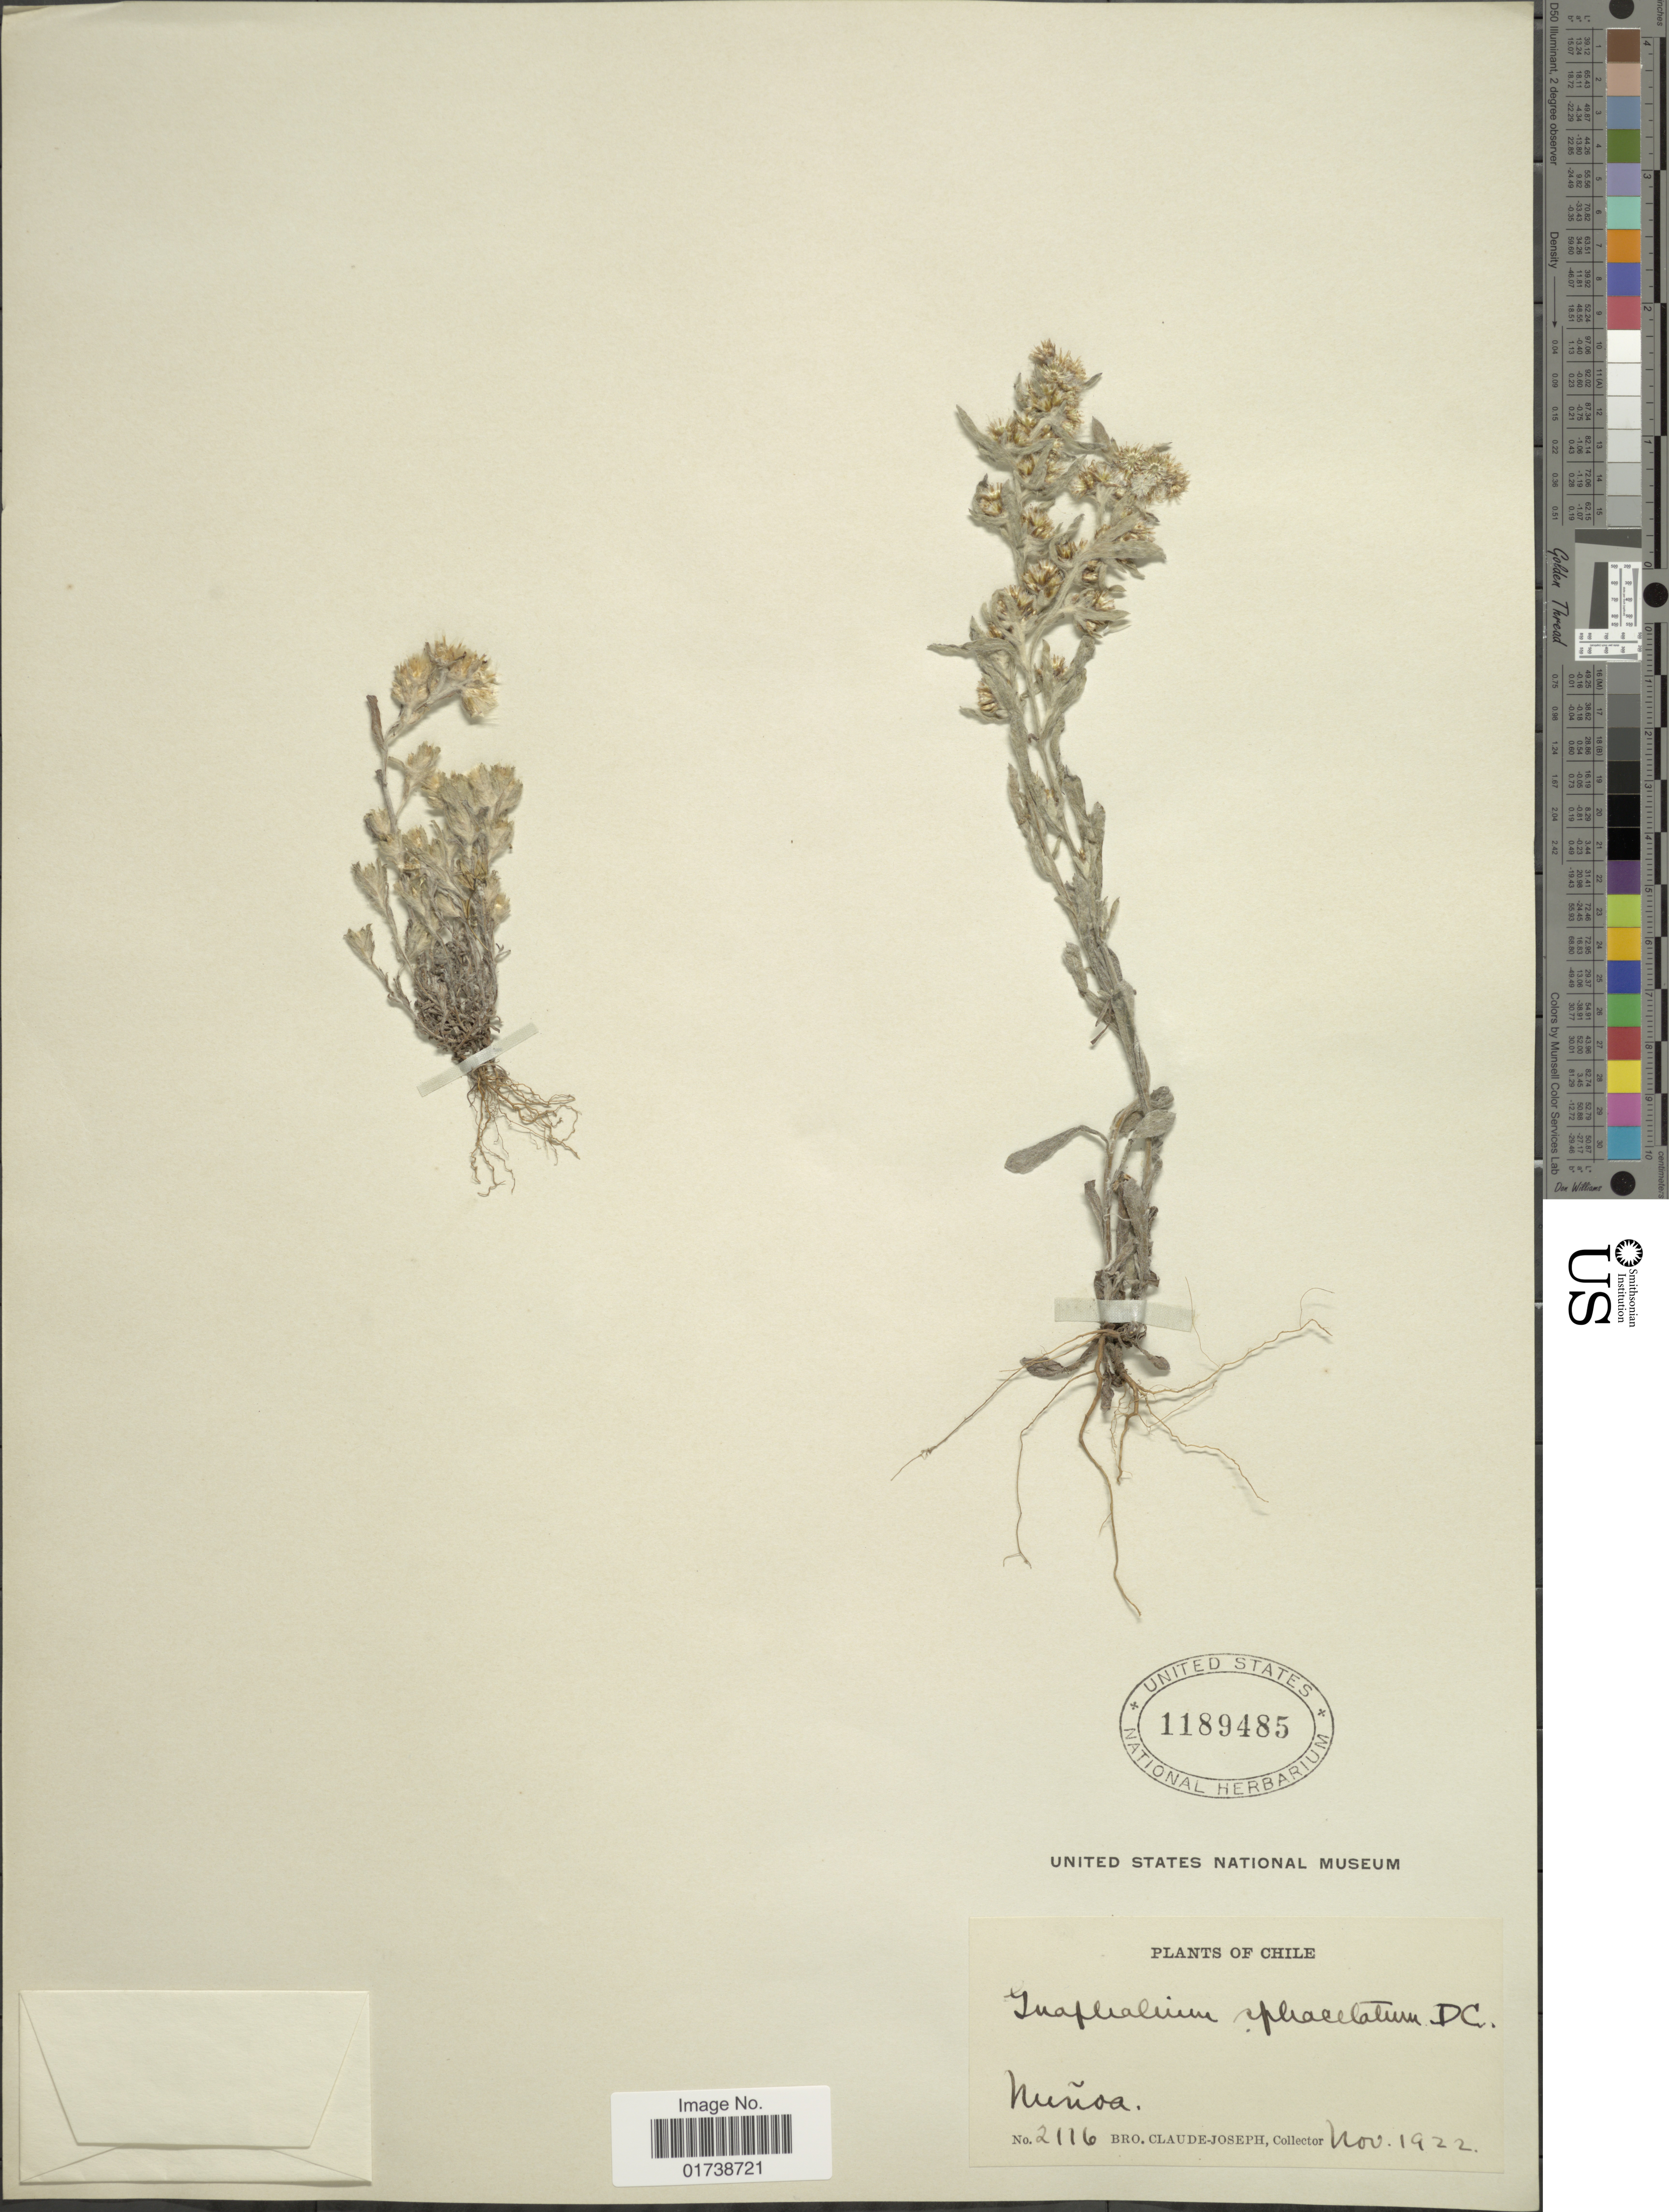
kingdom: Plantae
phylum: Tracheophyta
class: Magnoliopsida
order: Asterales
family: Asteraceae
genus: Gamochaeta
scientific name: Gamochaeta sphacilata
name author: (Kunth) Cabrera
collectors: Bro. Claude-Joseph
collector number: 2116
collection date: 1922-11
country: Chile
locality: Nunoa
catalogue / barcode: US 1189485